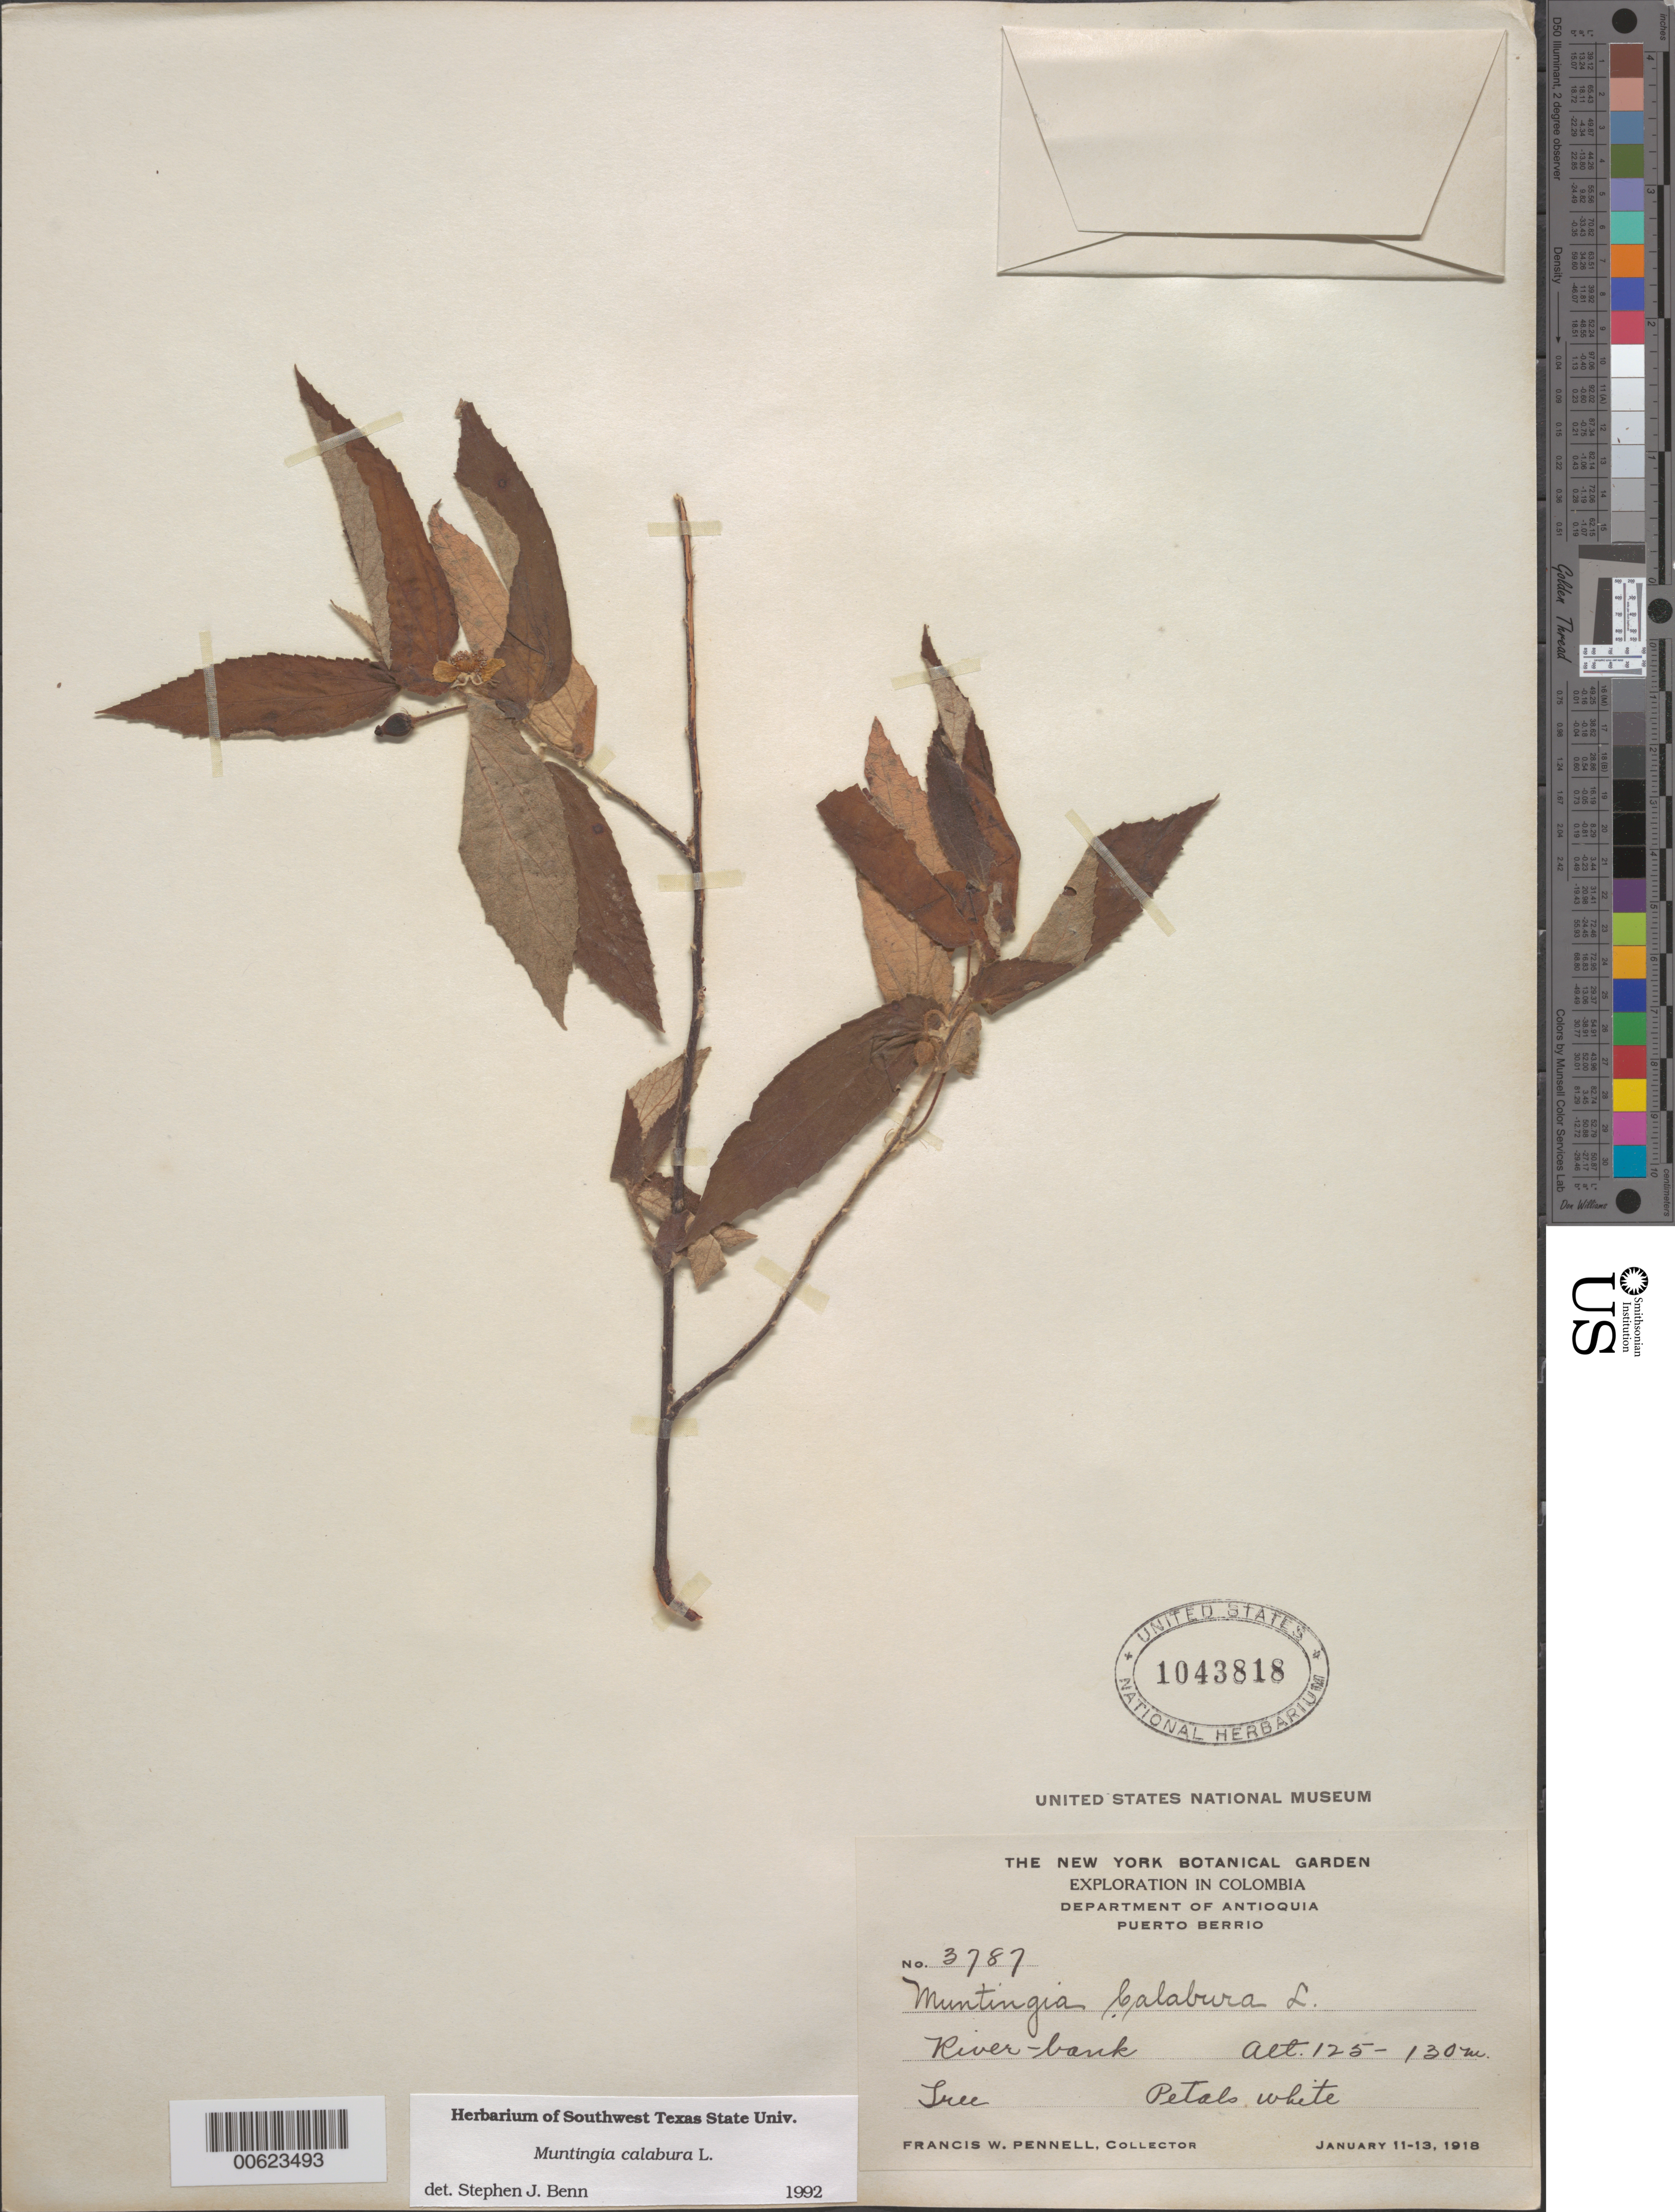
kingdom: Plantae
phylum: Tracheophyta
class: Magnoliopsida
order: Malvales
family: Muntingiaceae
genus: Muntingia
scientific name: Muntingia calabura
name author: L.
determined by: Benn, S. J.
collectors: F. W. Pennell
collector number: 3787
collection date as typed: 11 Jan 1918 to 13 Jan 1918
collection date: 1918-01-11/1918-01-13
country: Colombia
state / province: Antioquia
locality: Puerto Berrio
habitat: River-bank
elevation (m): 125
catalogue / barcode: US 1043818